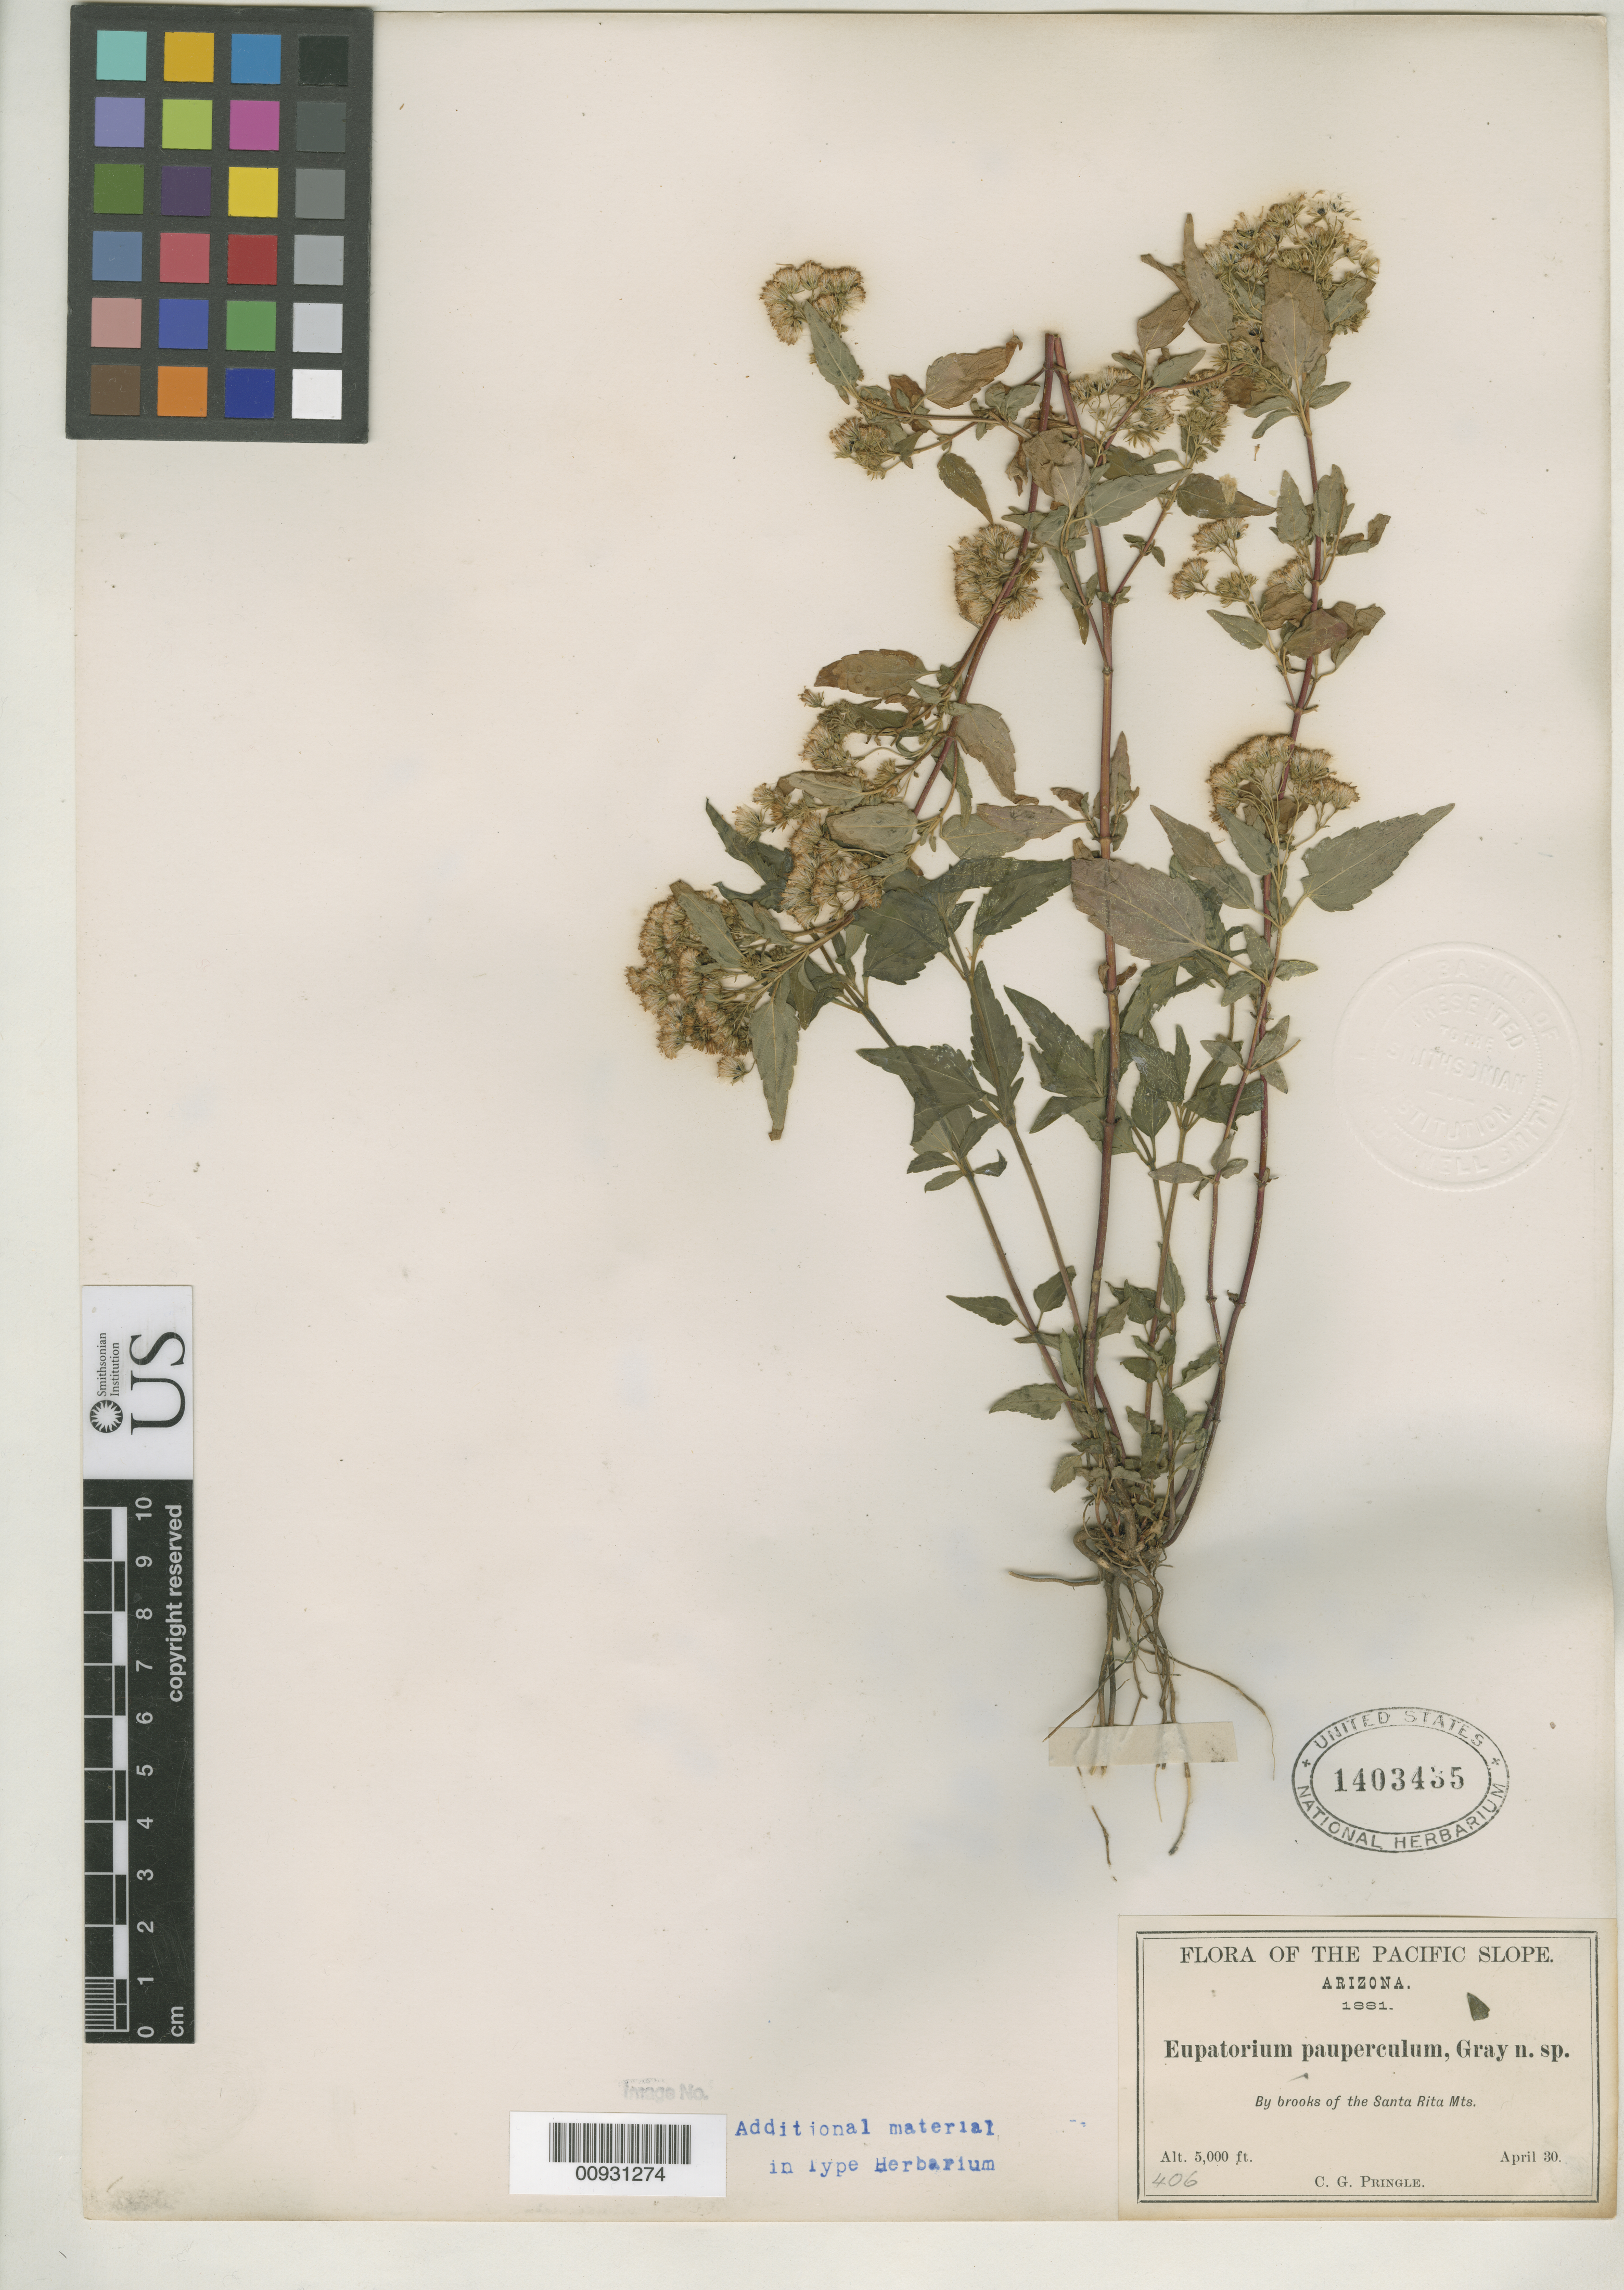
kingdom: Plantae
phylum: Tracheophyta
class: Magnoliopsida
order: Asterales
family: Asteraceae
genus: Eupatorium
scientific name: Eupatorium pauperculum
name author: A. Gray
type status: Type Collection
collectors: C. G. Pringle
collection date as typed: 30 Apr 1881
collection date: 1881-04-30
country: United States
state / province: Arizona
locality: By brooks of Santa Rita Mts.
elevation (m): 1524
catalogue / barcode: US 1403435